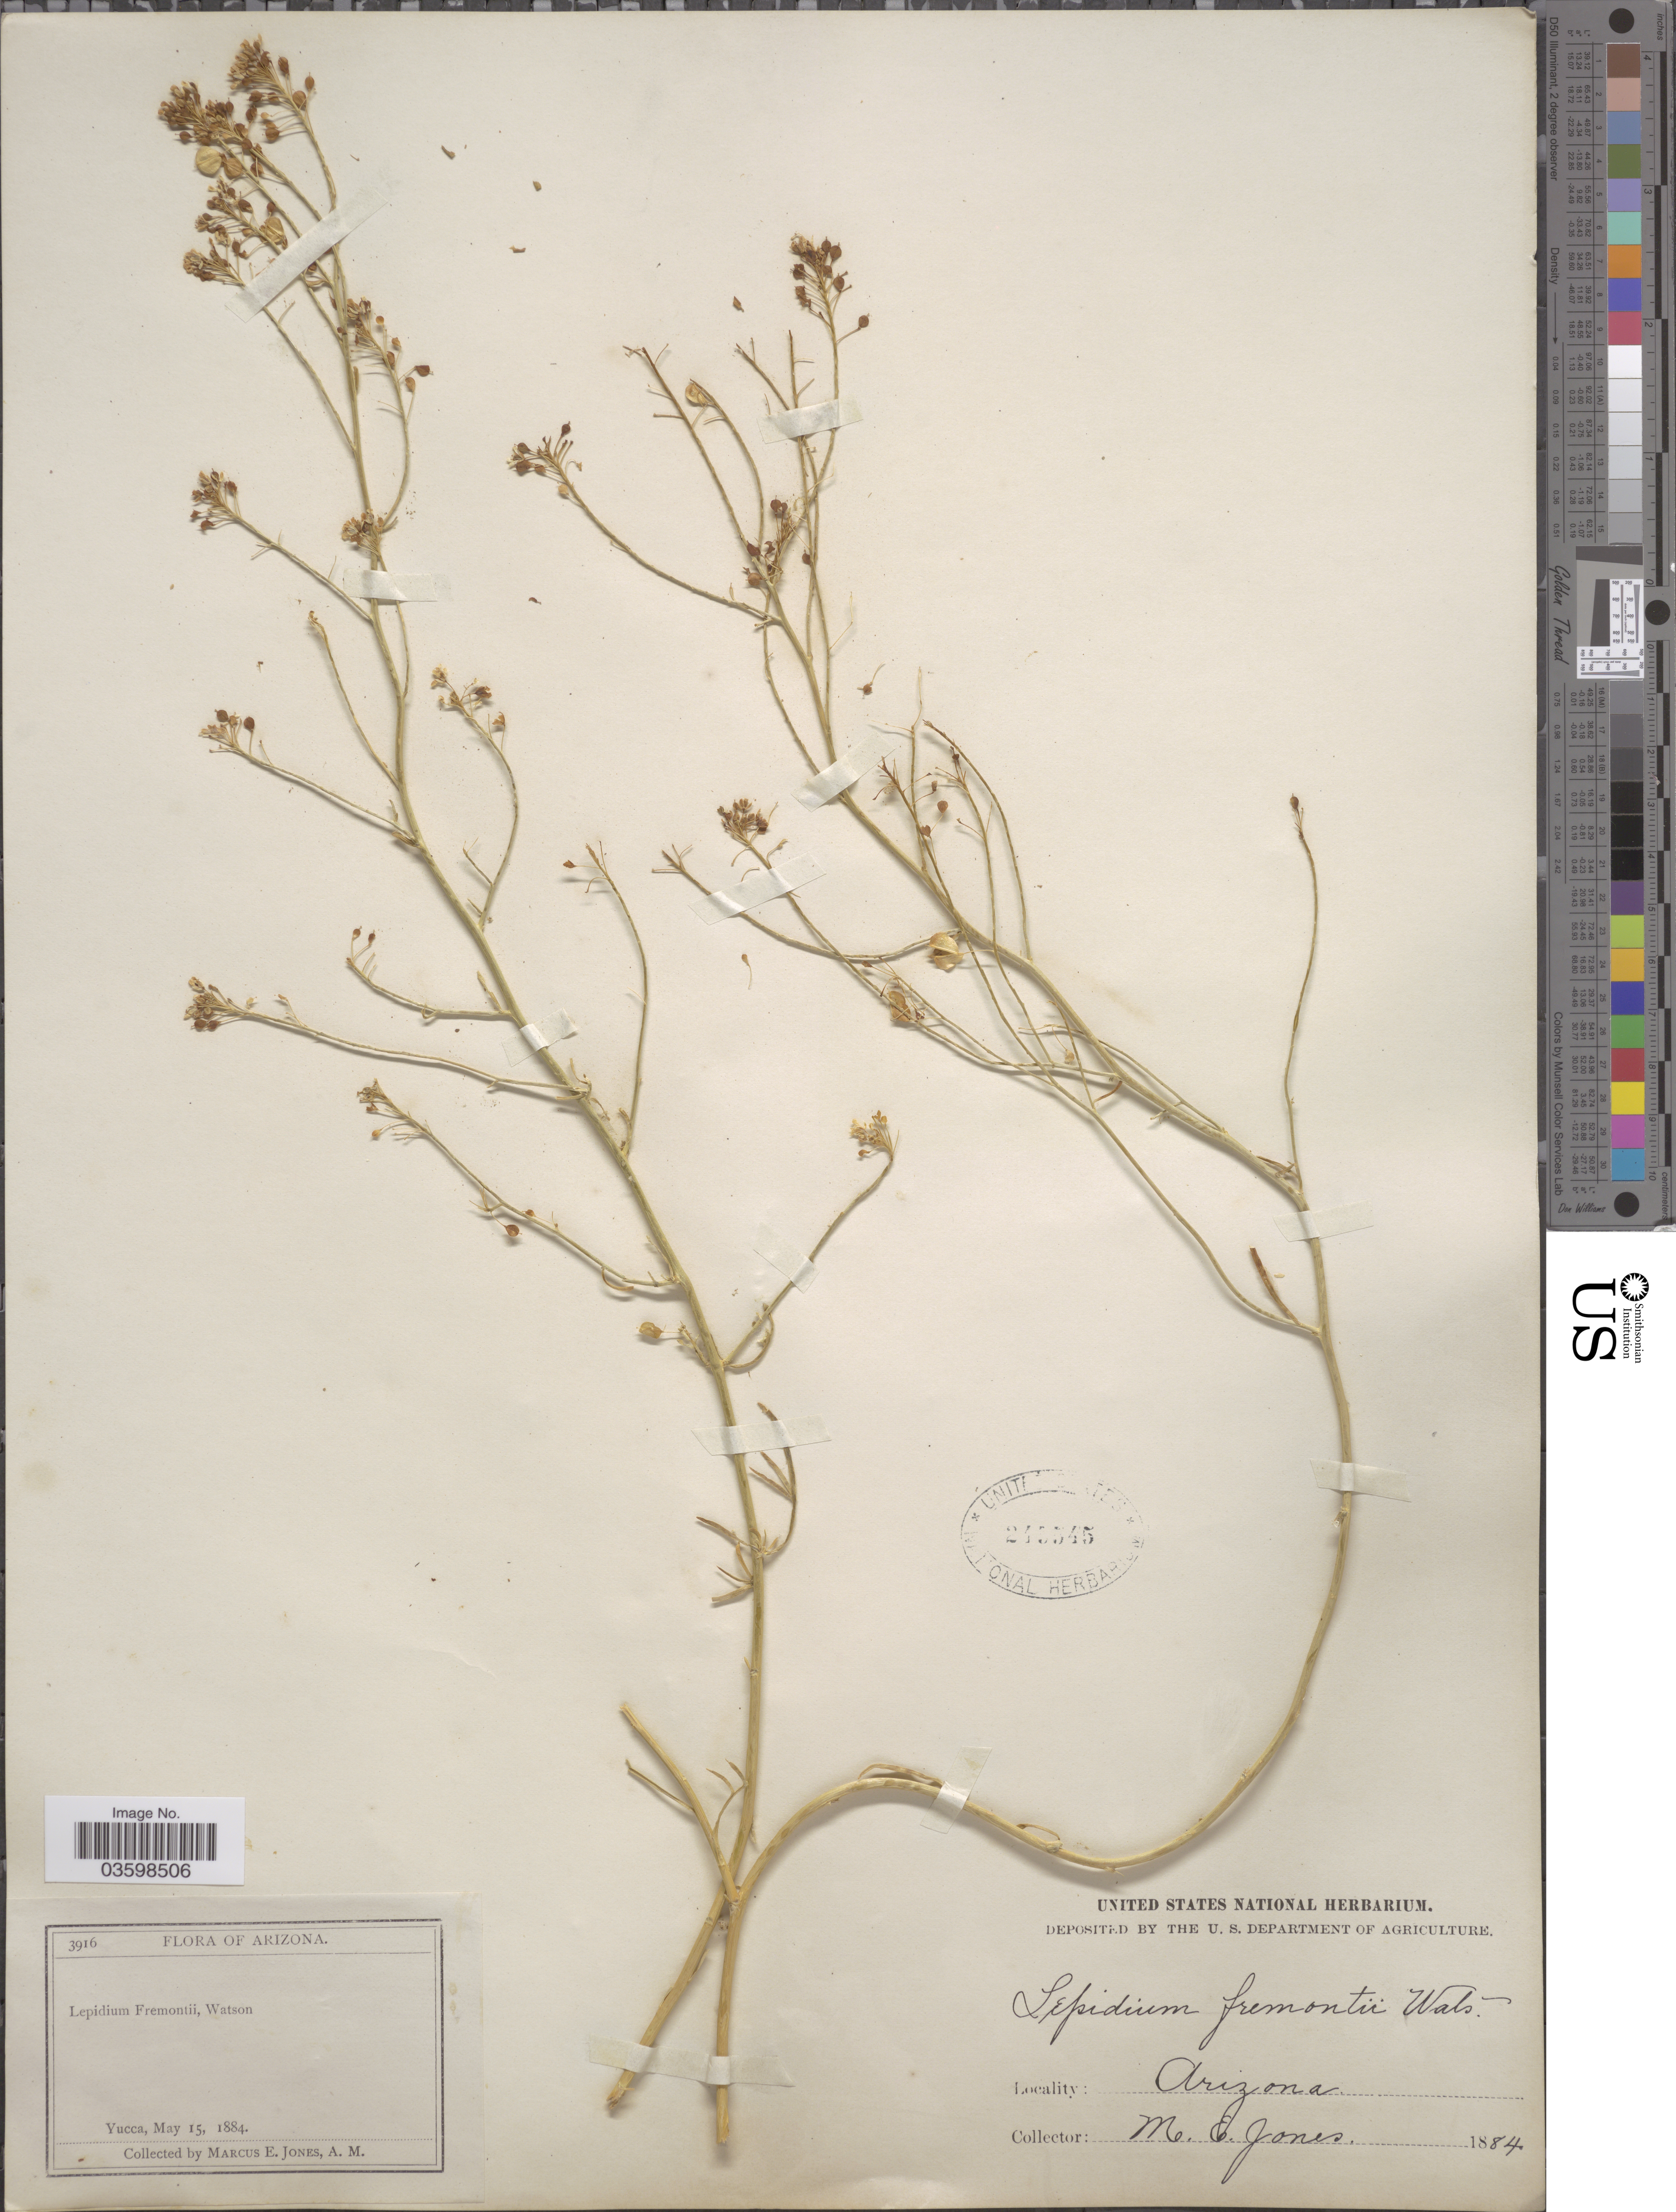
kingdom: Plantae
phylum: Tracheophyta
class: Magnoliopsida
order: Brassicales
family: Brassicaceae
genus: Lepidium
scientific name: Lepidium fremontii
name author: S. Watson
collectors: M. E. Jones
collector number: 3916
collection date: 1884-05-15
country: United States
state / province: Arizona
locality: Yucca.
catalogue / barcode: US 245545